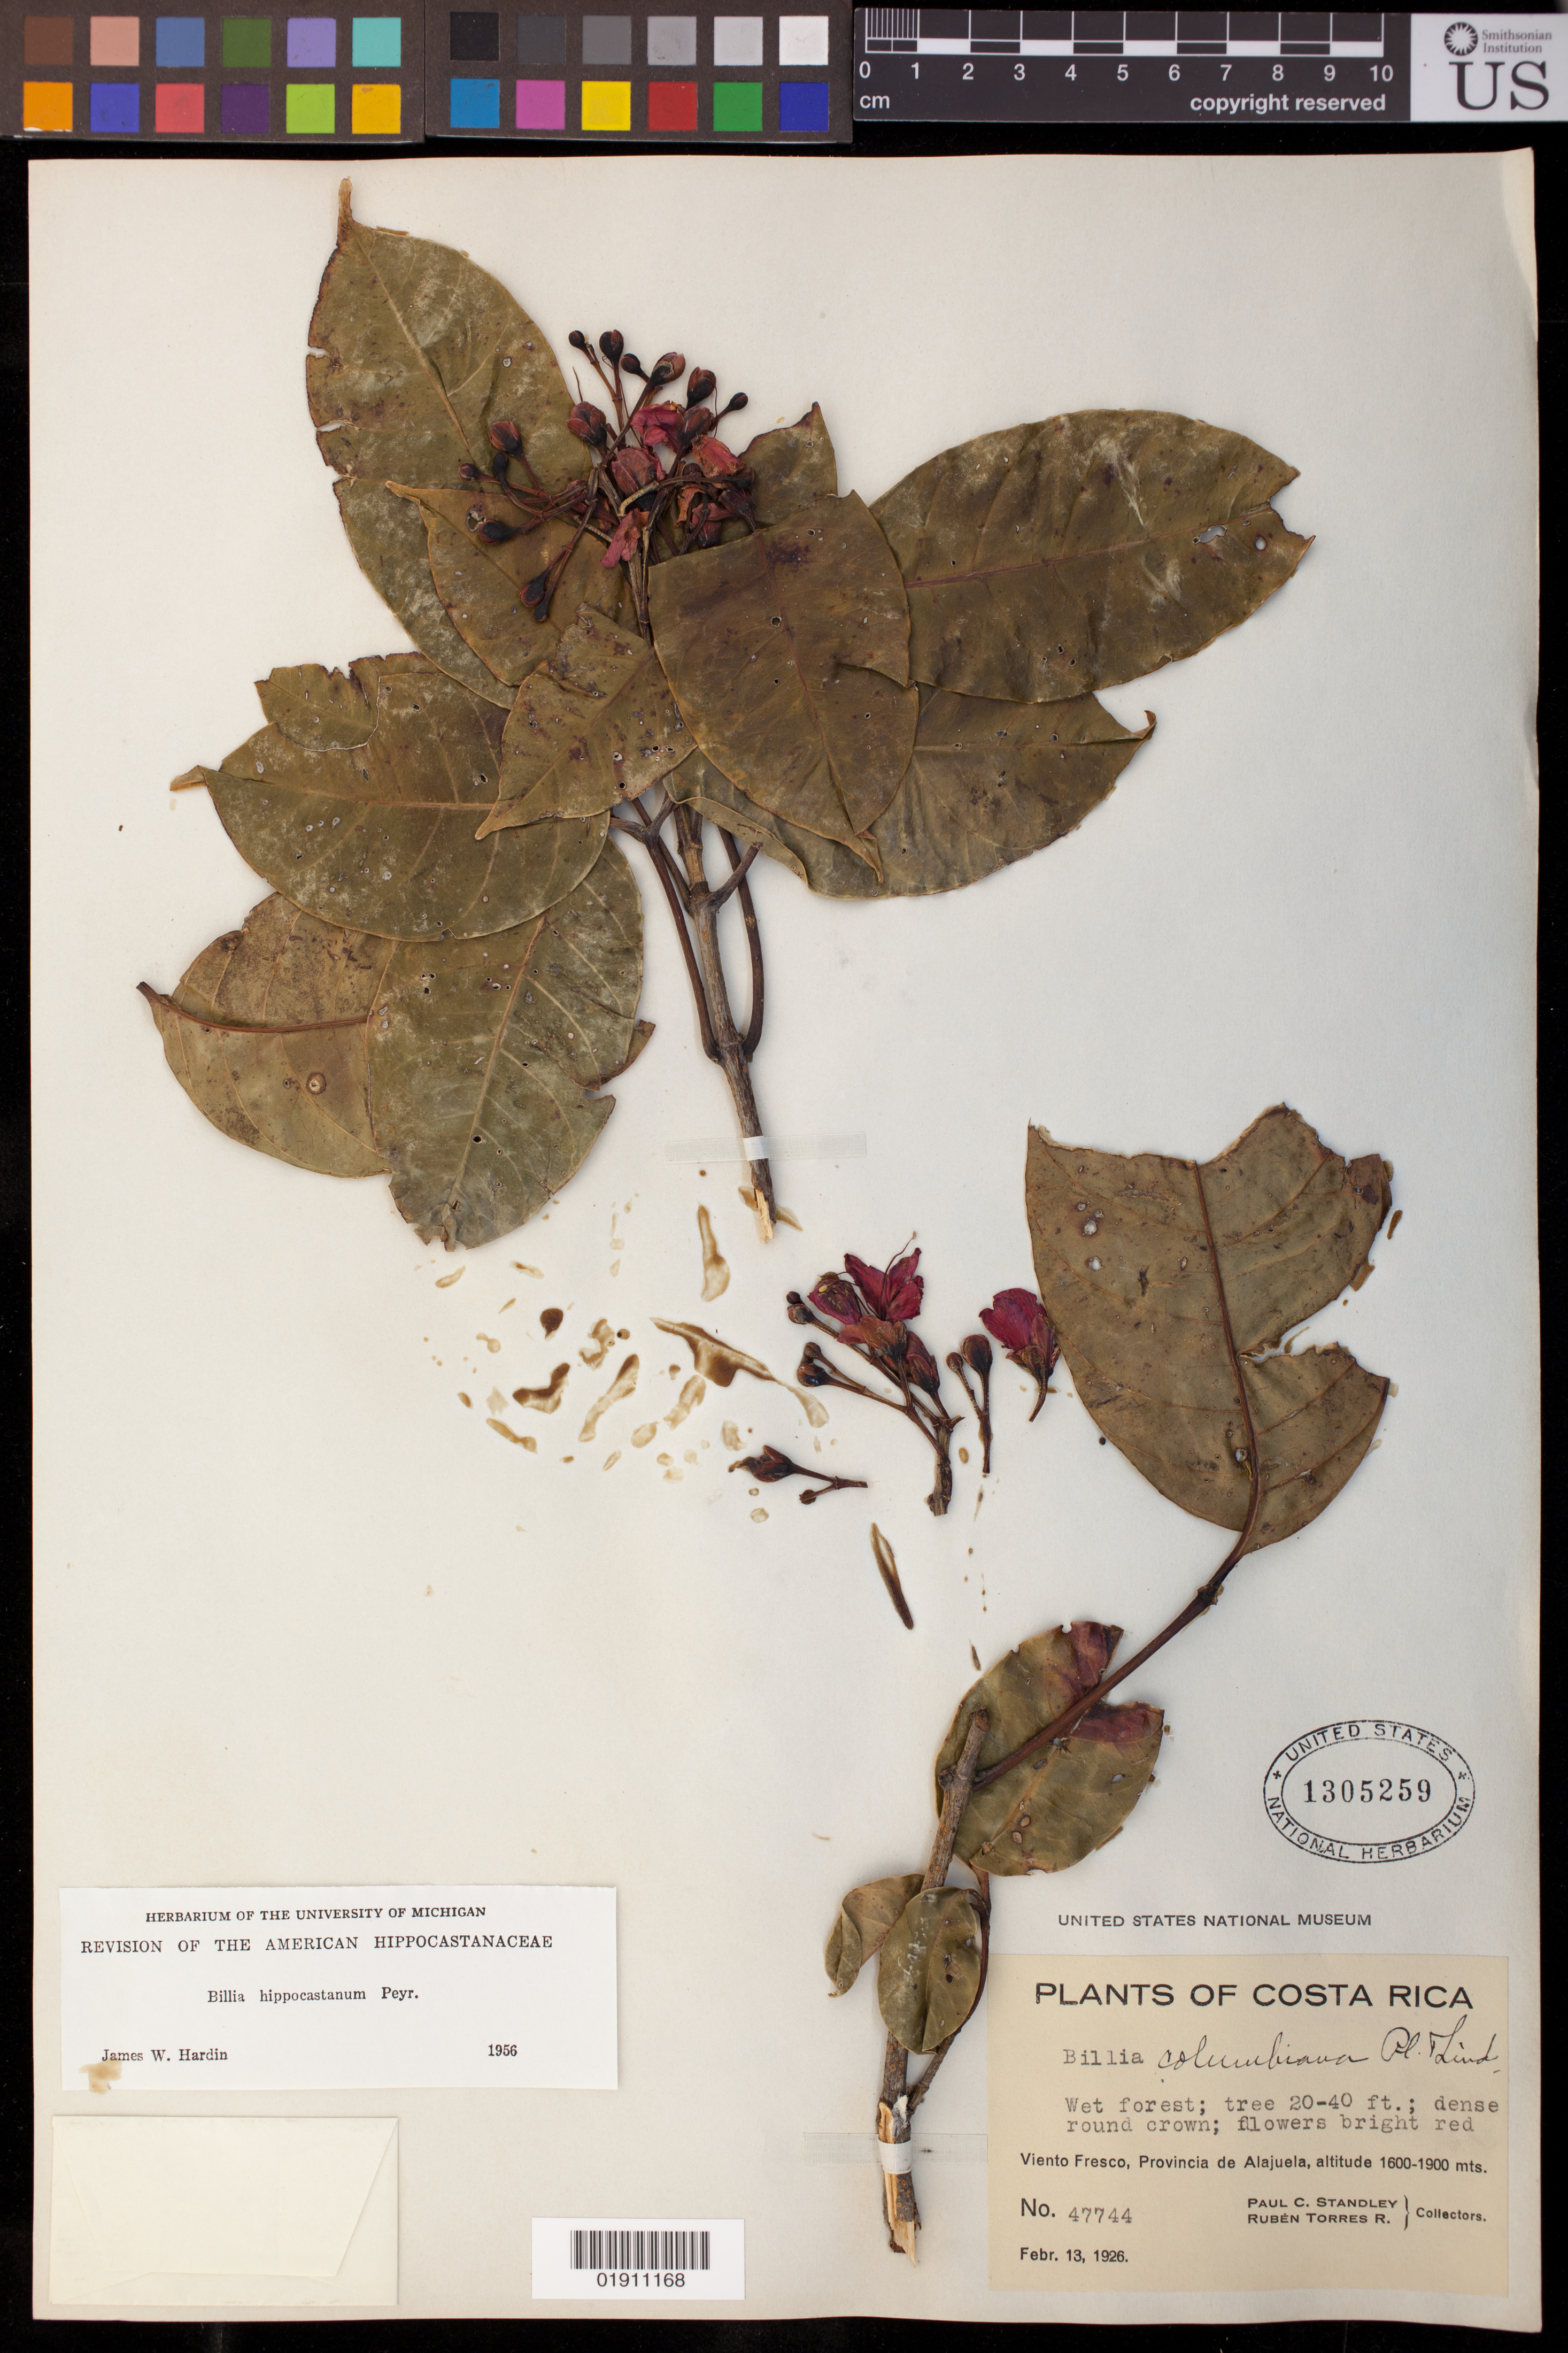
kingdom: Plantae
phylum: Tracheophyta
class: Magnoliopsida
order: Sapindales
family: Sapindaceae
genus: Billia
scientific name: Billia hippocastanum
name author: Peyr.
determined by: Hardin, J. W.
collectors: P. C. Standley & R. Torres R.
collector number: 47744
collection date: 1926-02-13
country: Costa Rica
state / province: Alajuela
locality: Viento Fresco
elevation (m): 1600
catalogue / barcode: US 1305259